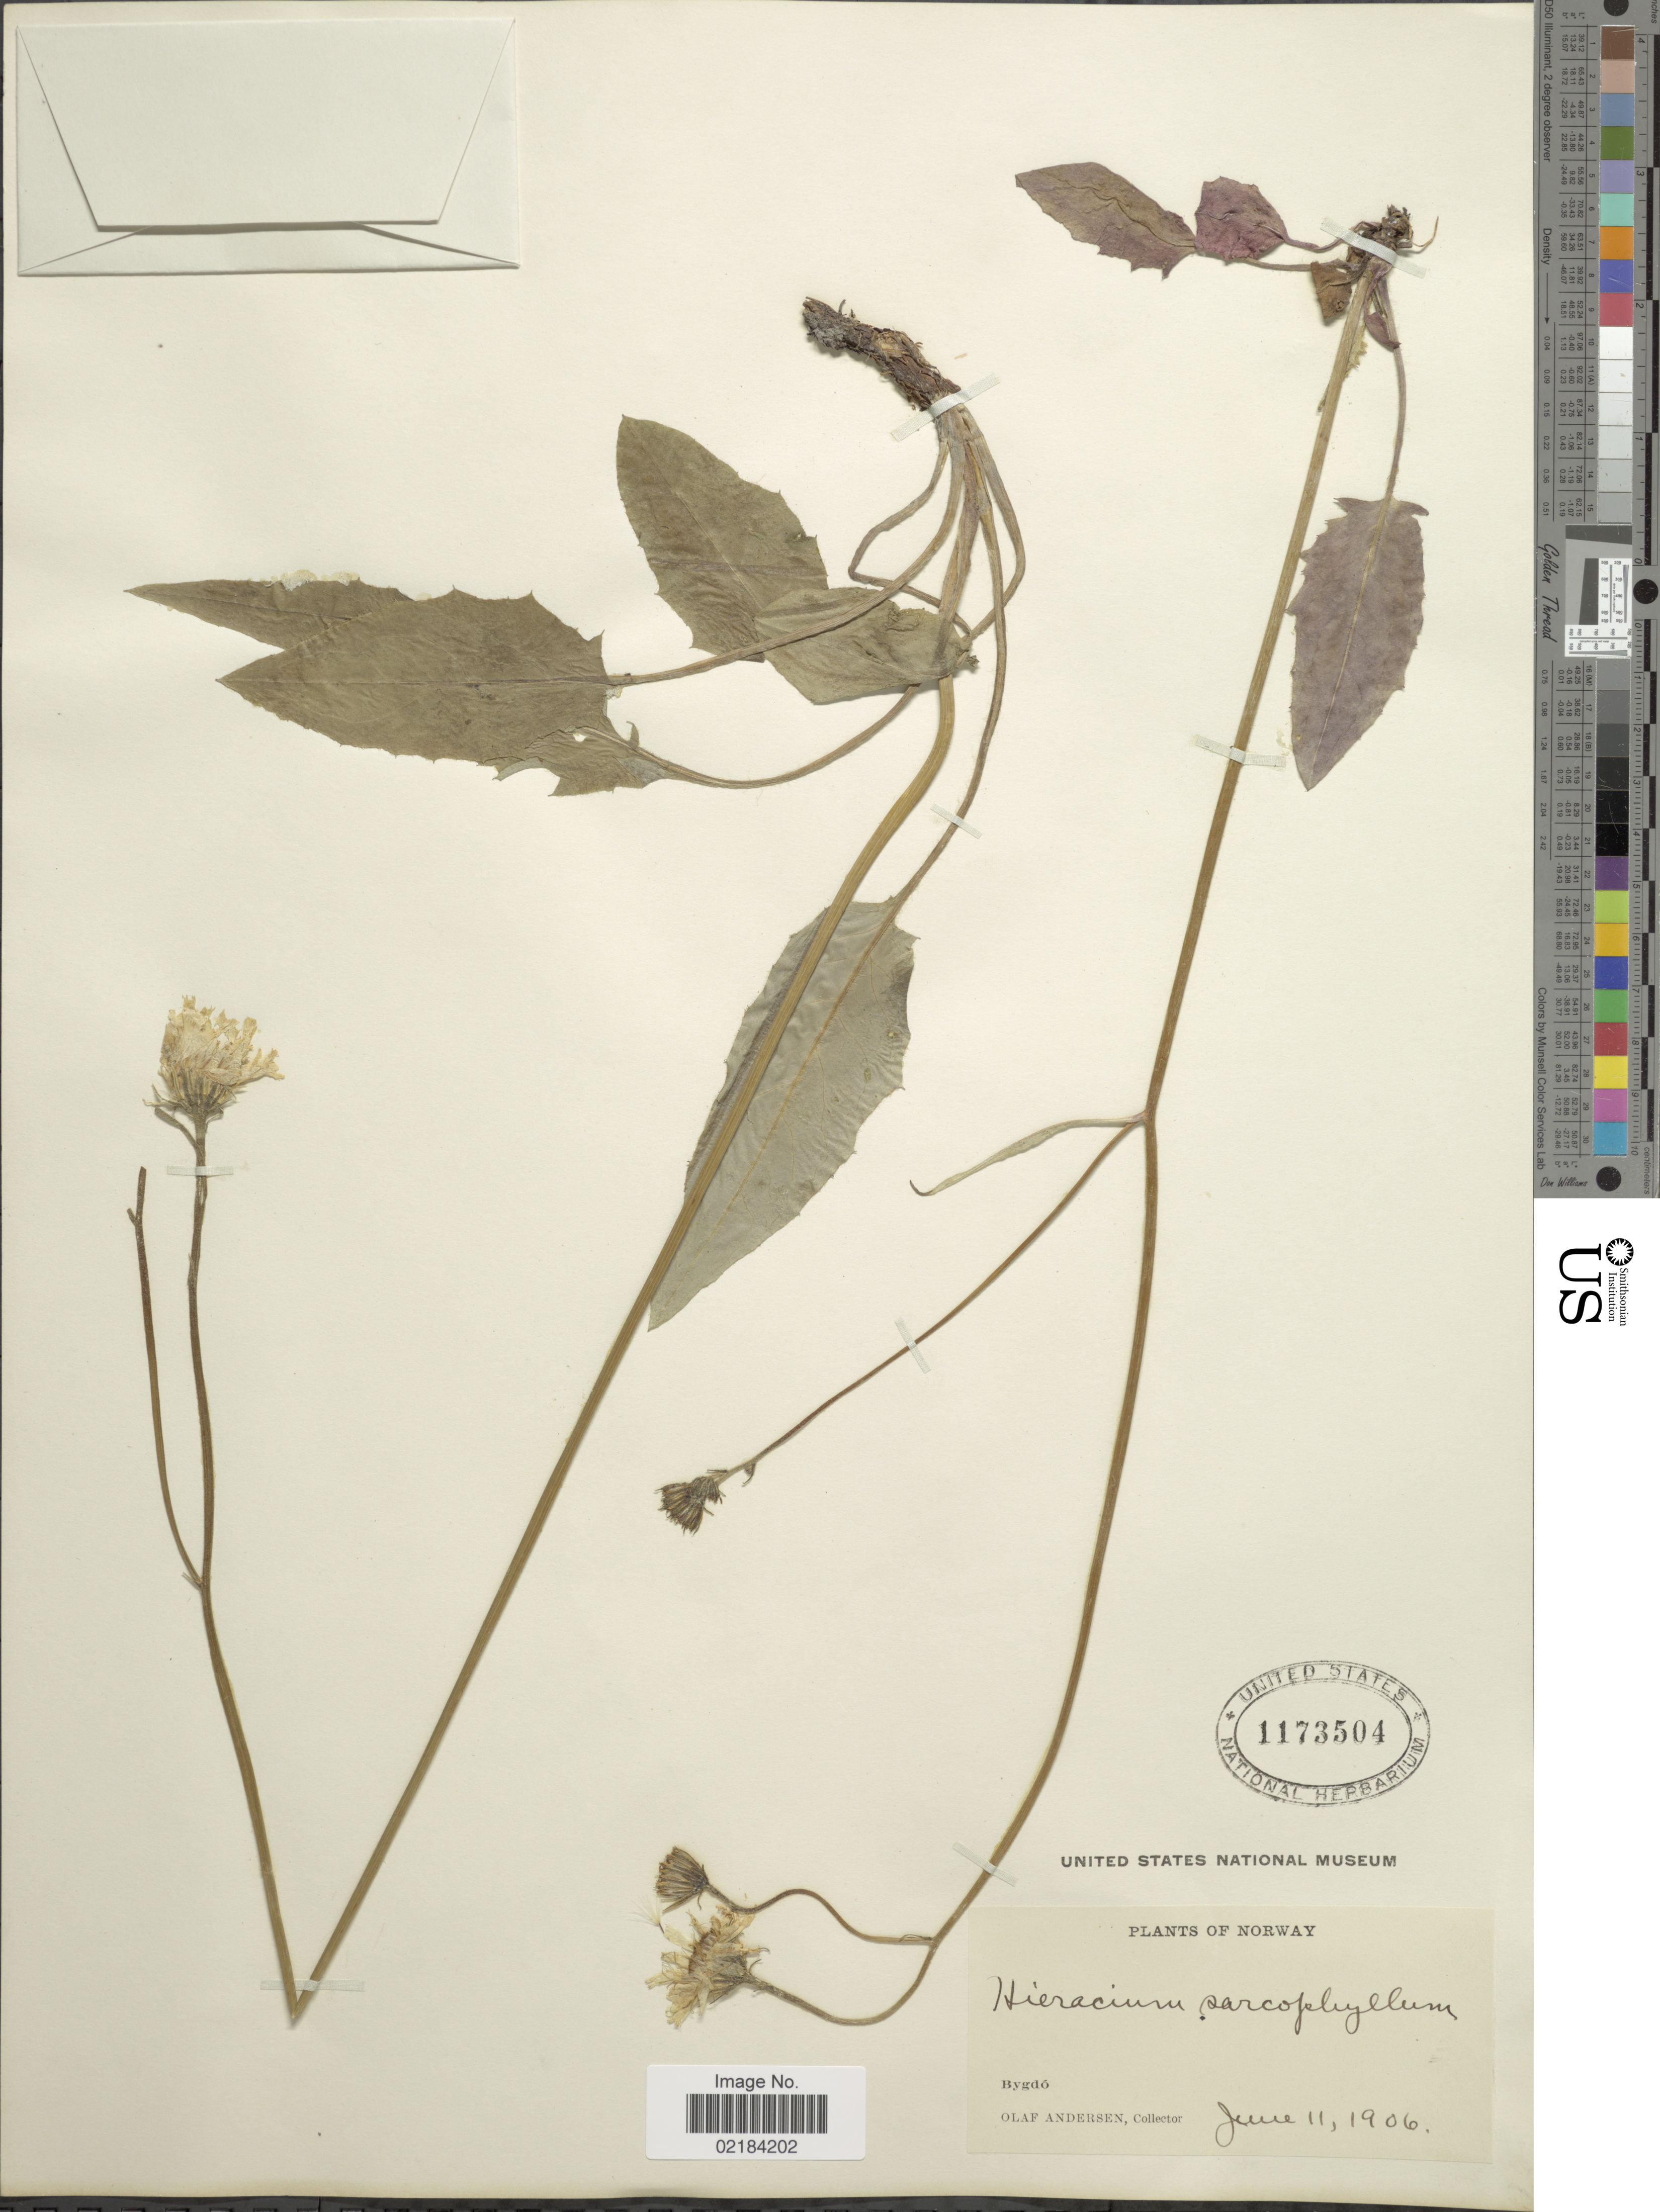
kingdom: Plantae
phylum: Tracheophyta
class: Magnoliopsida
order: Asterales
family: Asteraceae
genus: Hieracium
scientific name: Hieracium sarcophyllum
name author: Stenstr. ex Dahlst.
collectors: O. Andersen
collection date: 1906-06-11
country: Norway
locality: Bygdó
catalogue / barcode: US 1173504